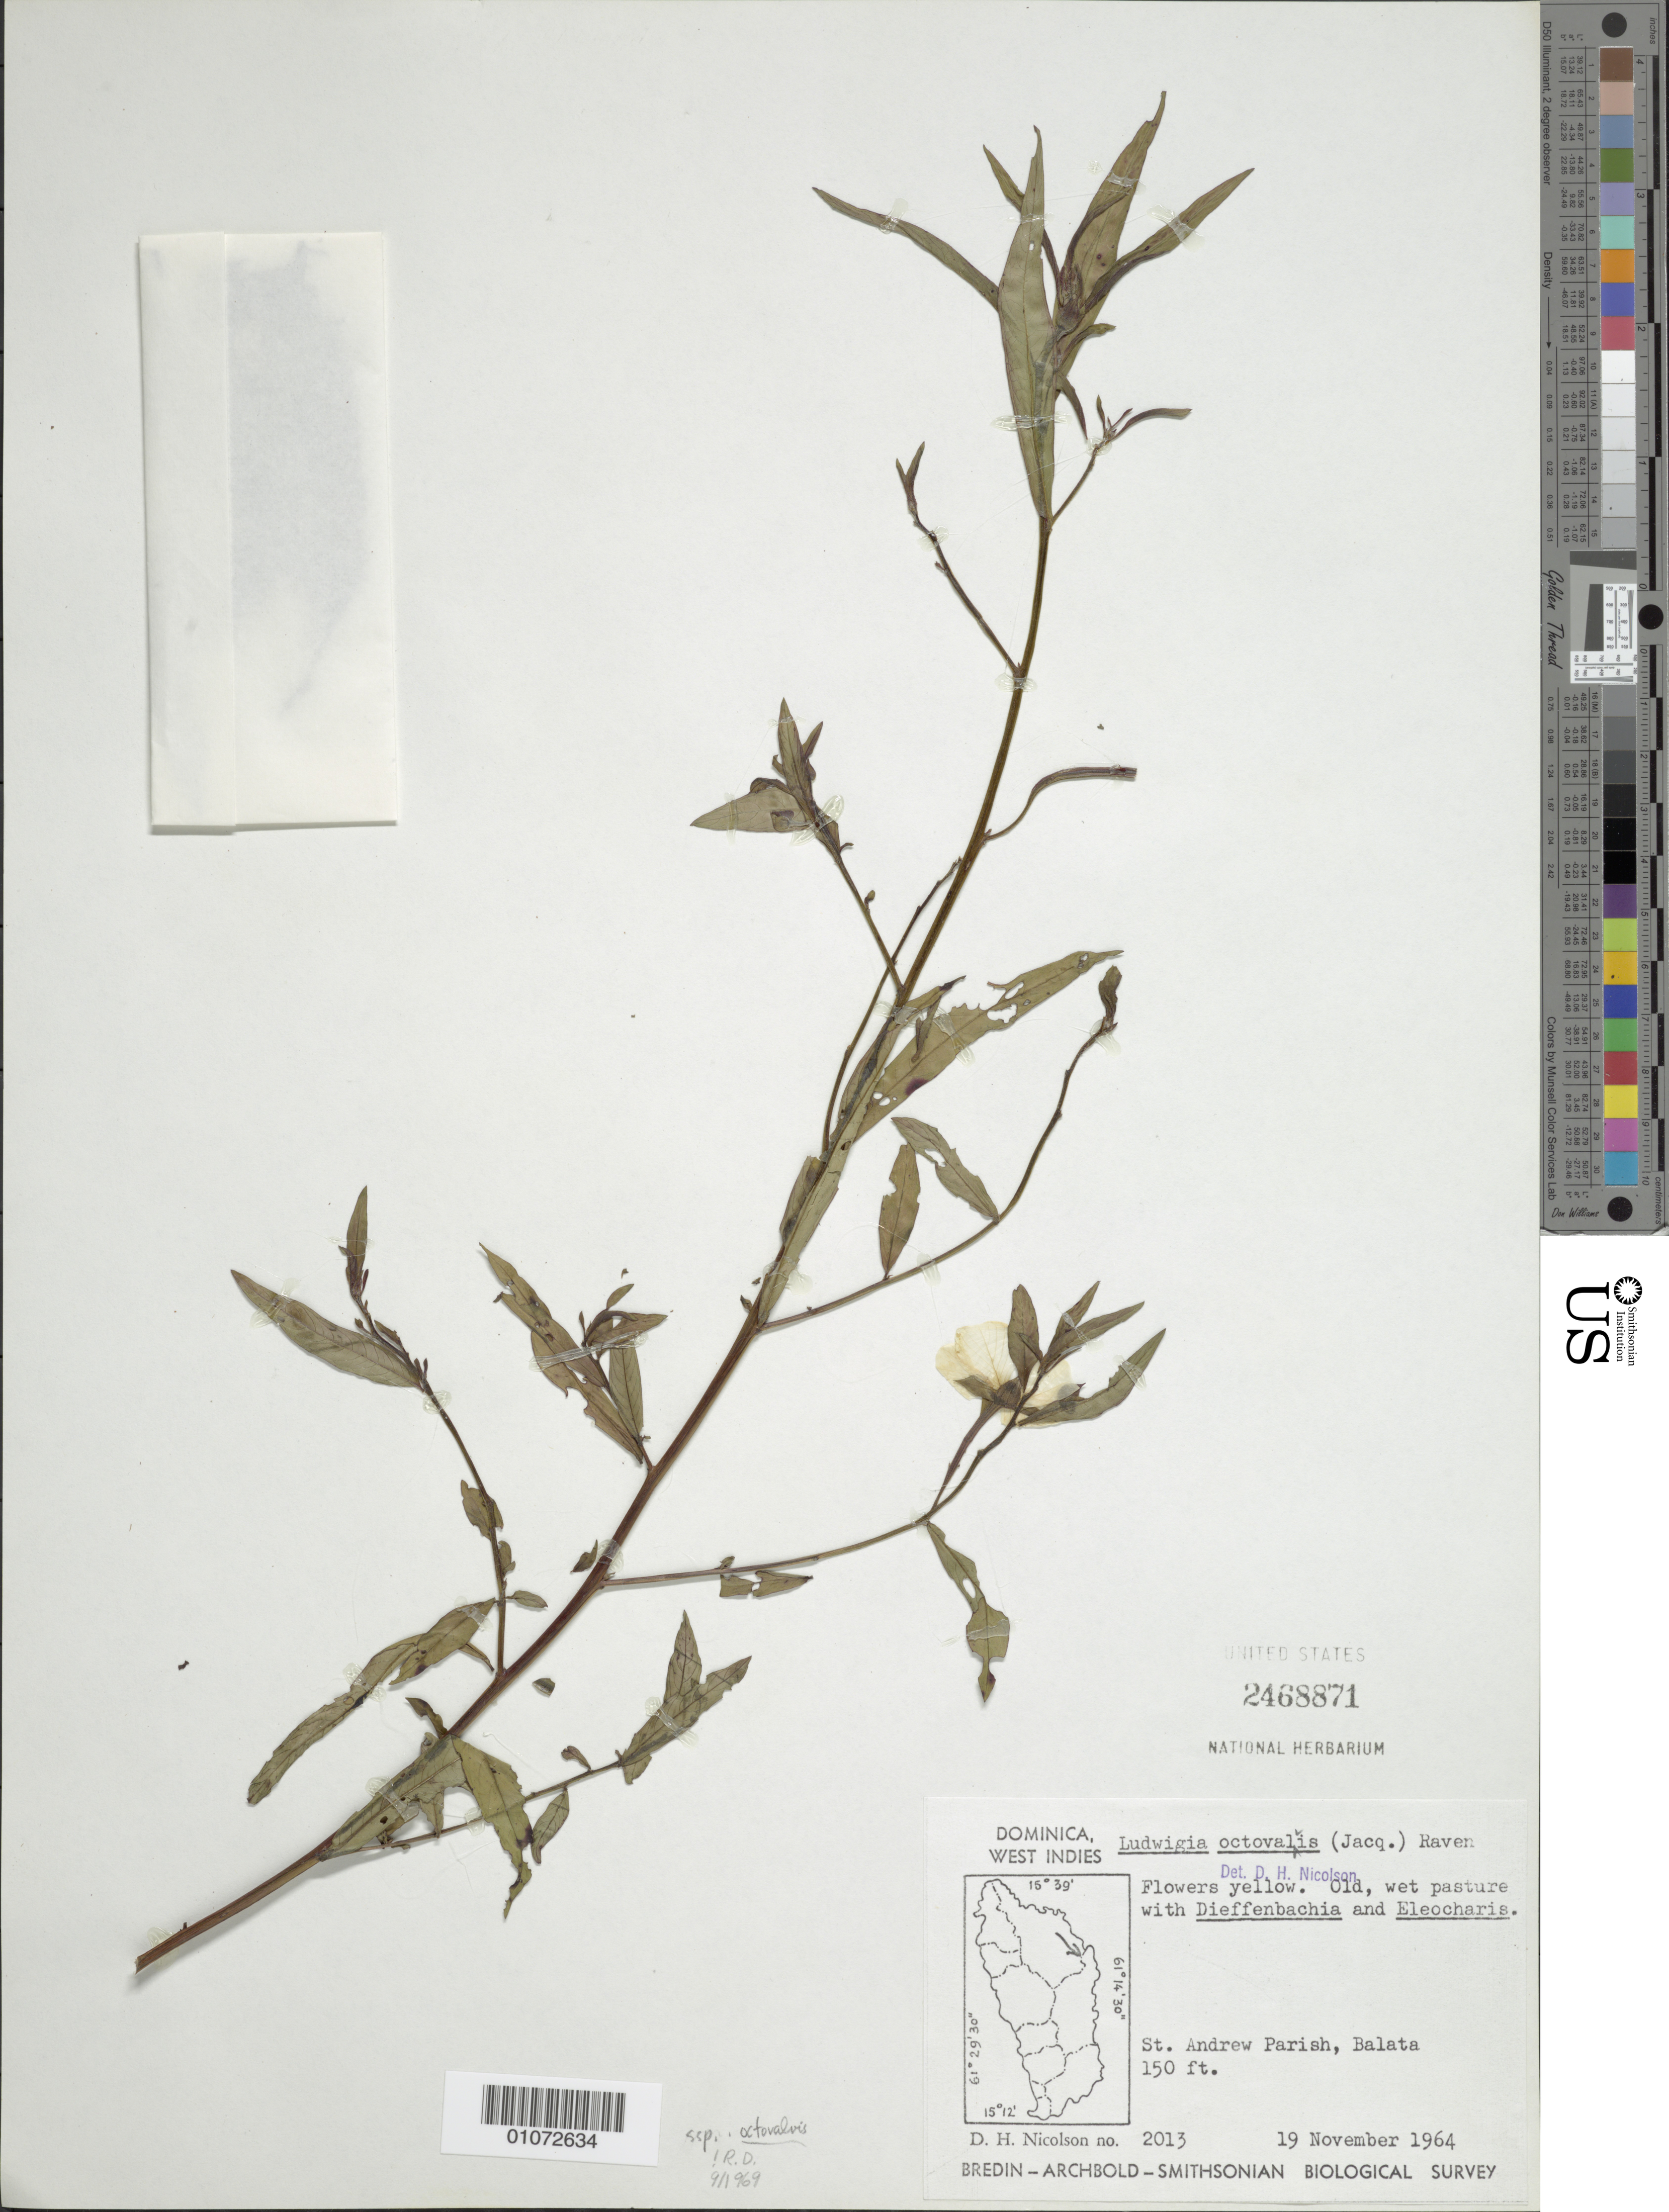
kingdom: Plantae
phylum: Tracheophyta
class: Magnoliopsida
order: Myrtales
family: Onagraceae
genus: Ludwigia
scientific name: Ludwigia octovalvis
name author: (Jacq.) P.H. Raven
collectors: D. H. Nicolson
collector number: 2013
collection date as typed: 19 Nov 1964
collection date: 1964-11-19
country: Dominica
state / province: St. Andrew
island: Dominica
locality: Balata. Old wet pasture with Diefenbachia and Eleocharis.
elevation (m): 46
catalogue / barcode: US 2468871